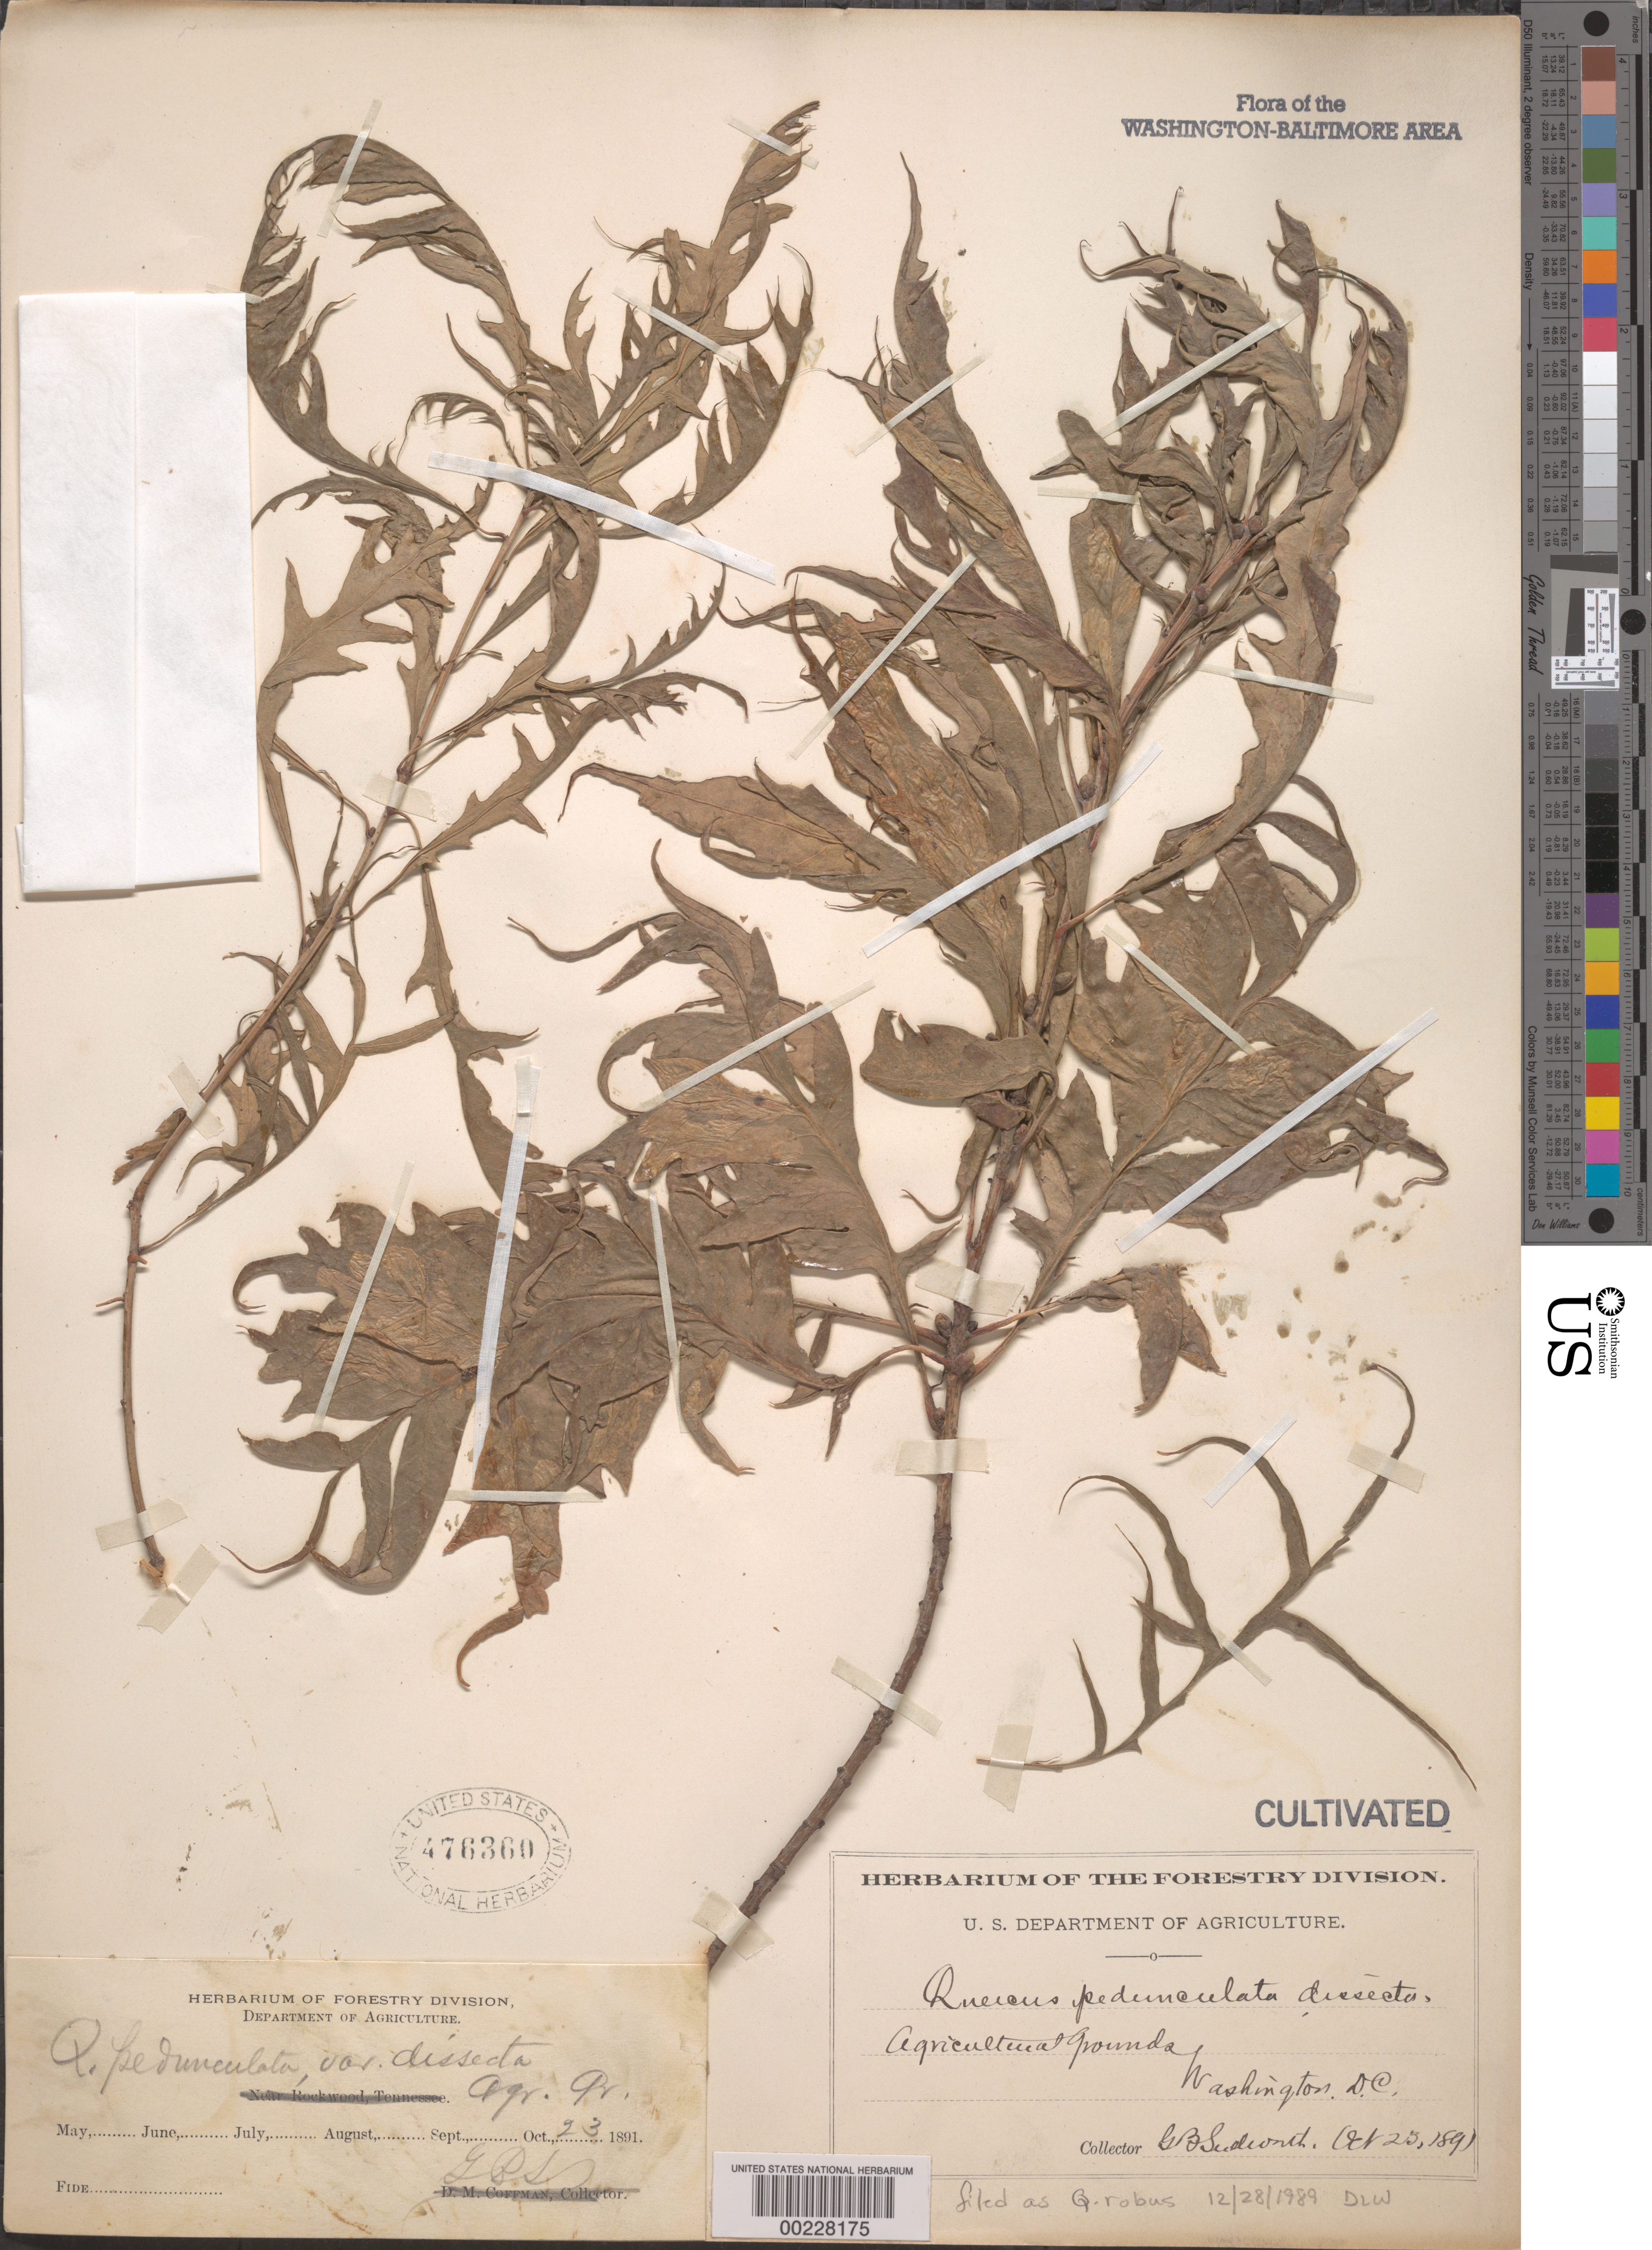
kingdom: Plantae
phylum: Tracheophyta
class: Magnoliopsida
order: Fagales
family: Fagaceae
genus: Quercus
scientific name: Quercus robur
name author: L.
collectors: G. B. Sudworth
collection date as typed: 23 Oct 1891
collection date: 1891-10-23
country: United States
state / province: District of Columbia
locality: Agricultural grounds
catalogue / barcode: US 476360